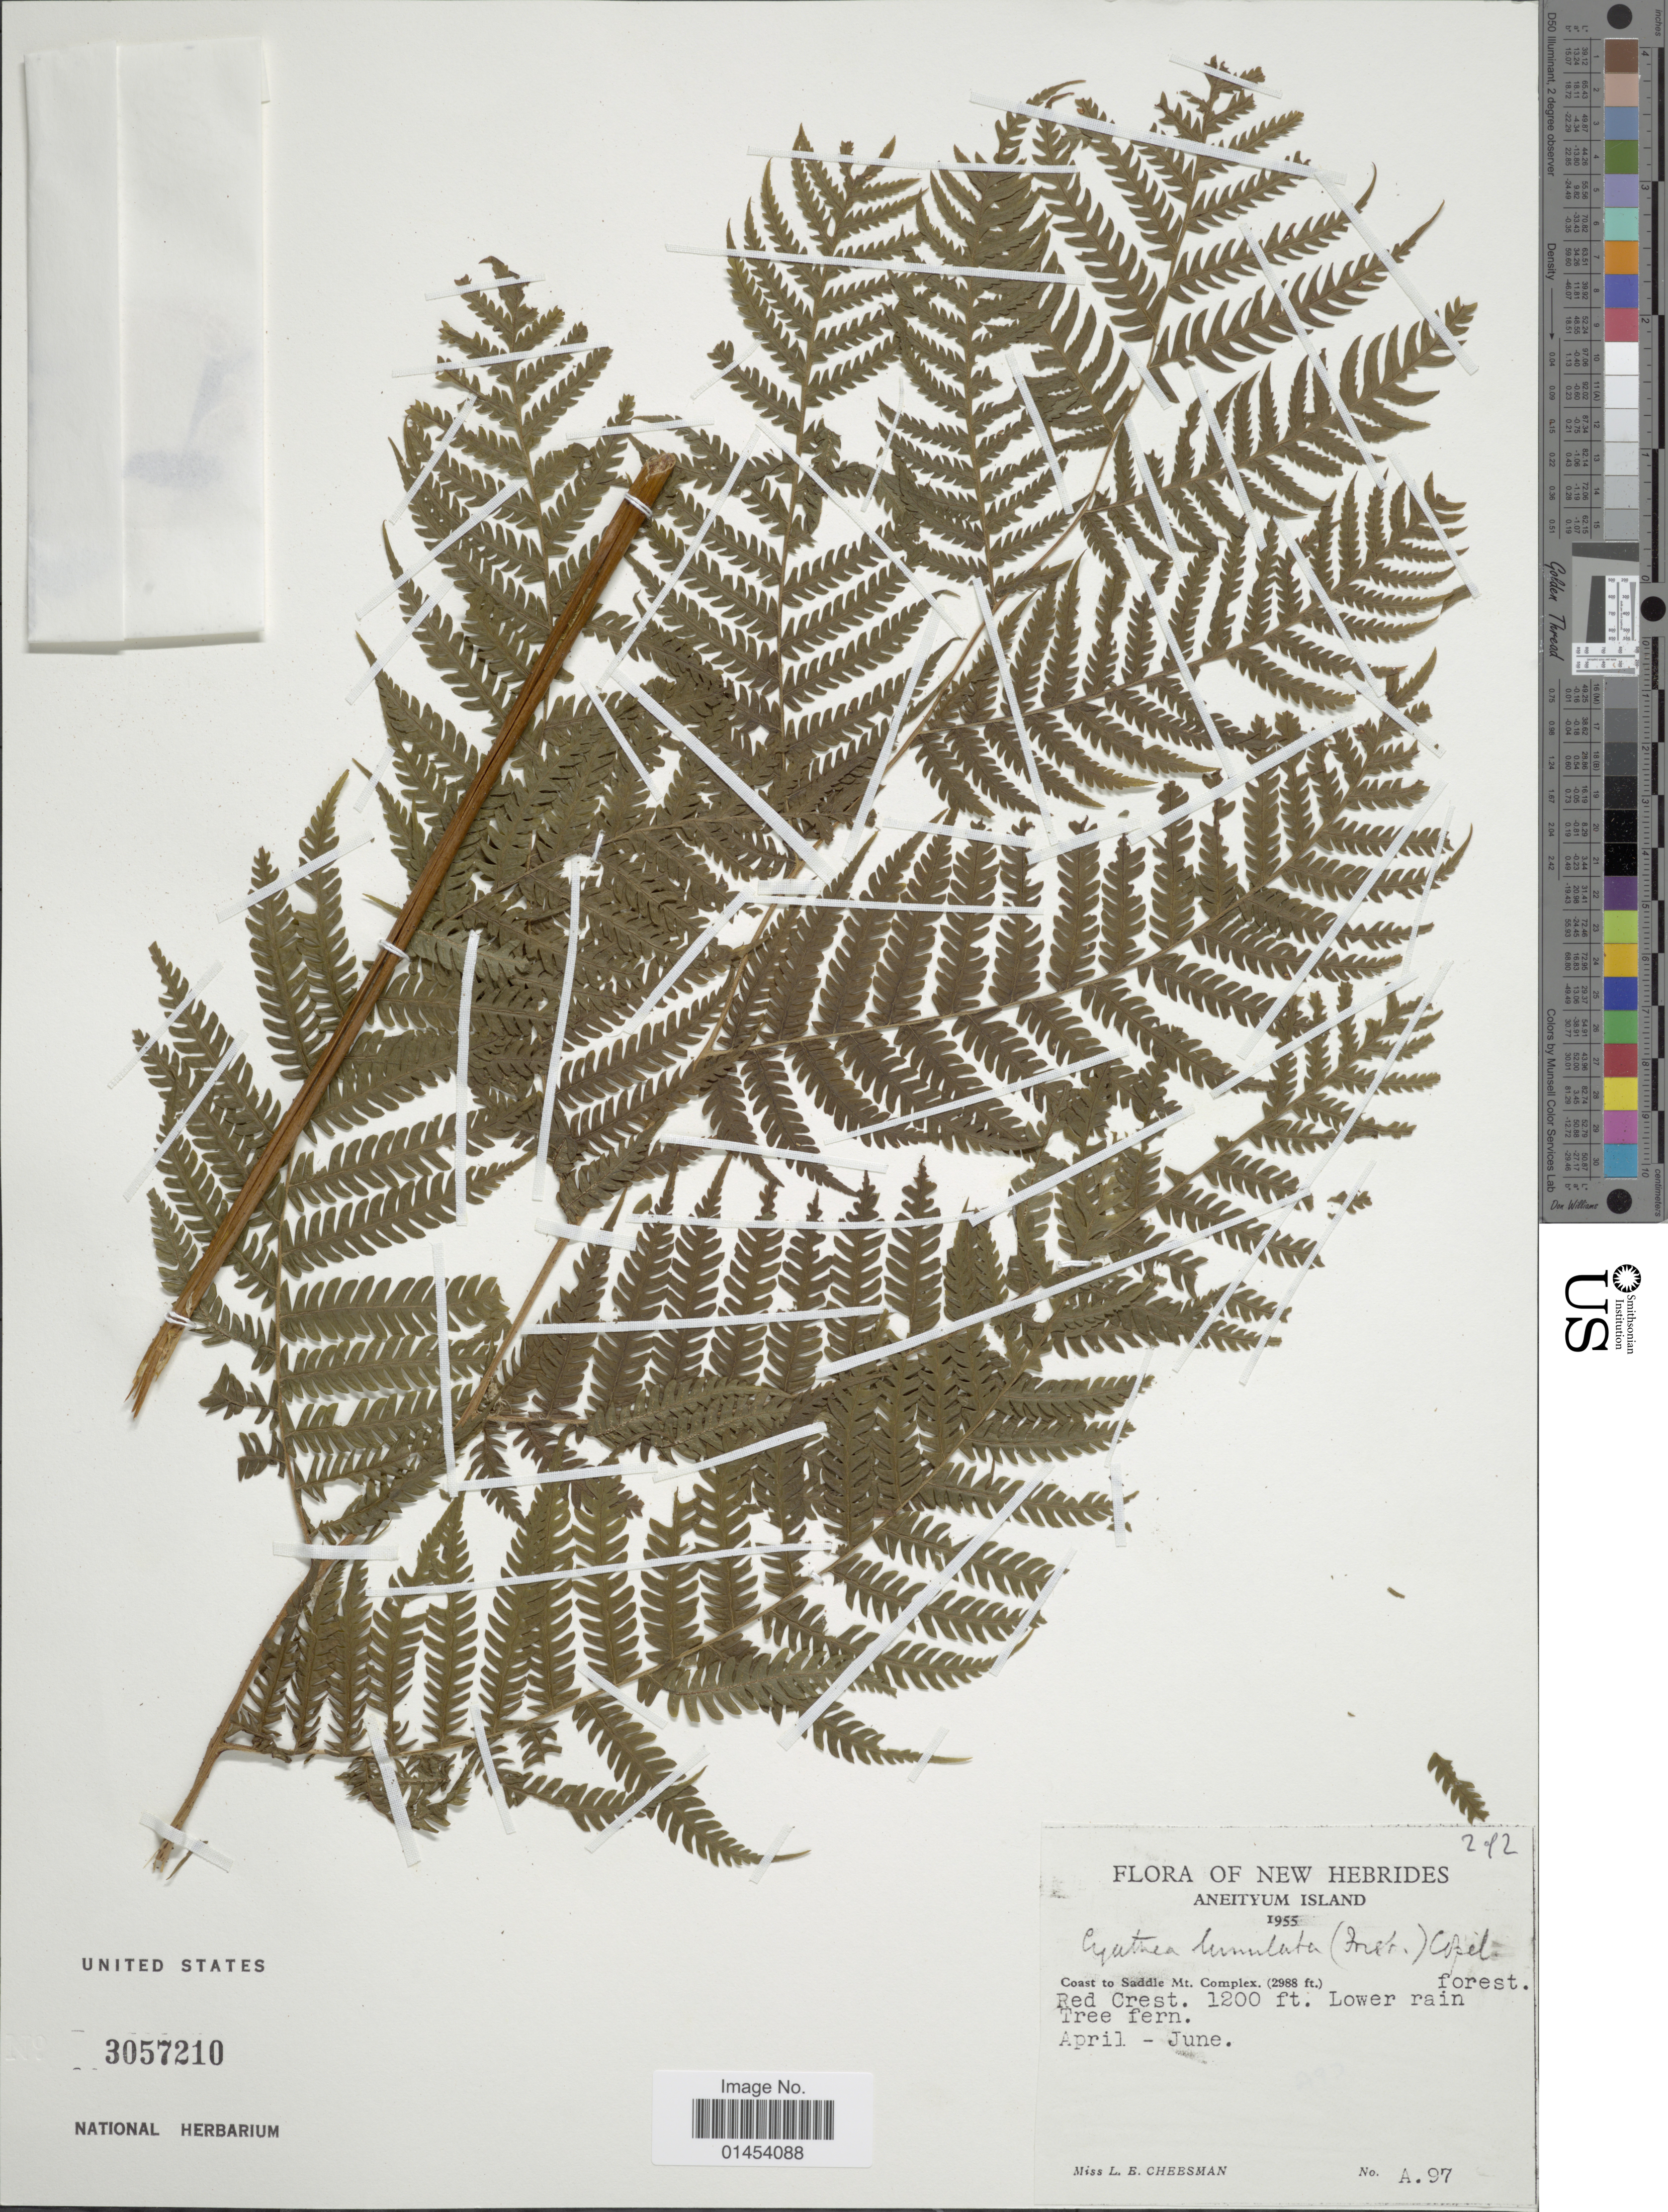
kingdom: Plantae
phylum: Tracheophyta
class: Polypodiopsida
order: Cyatheales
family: Cyatheaceae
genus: Cyathea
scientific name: Cyathea lunulata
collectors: L. E. Cheesman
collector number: A.97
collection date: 1955-04/1955-06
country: Vanuatu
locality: New Hebrides. Aneityum Island. Coast to Saddle Mt. Complex, forest. Red Crest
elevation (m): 366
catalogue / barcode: US 3057210